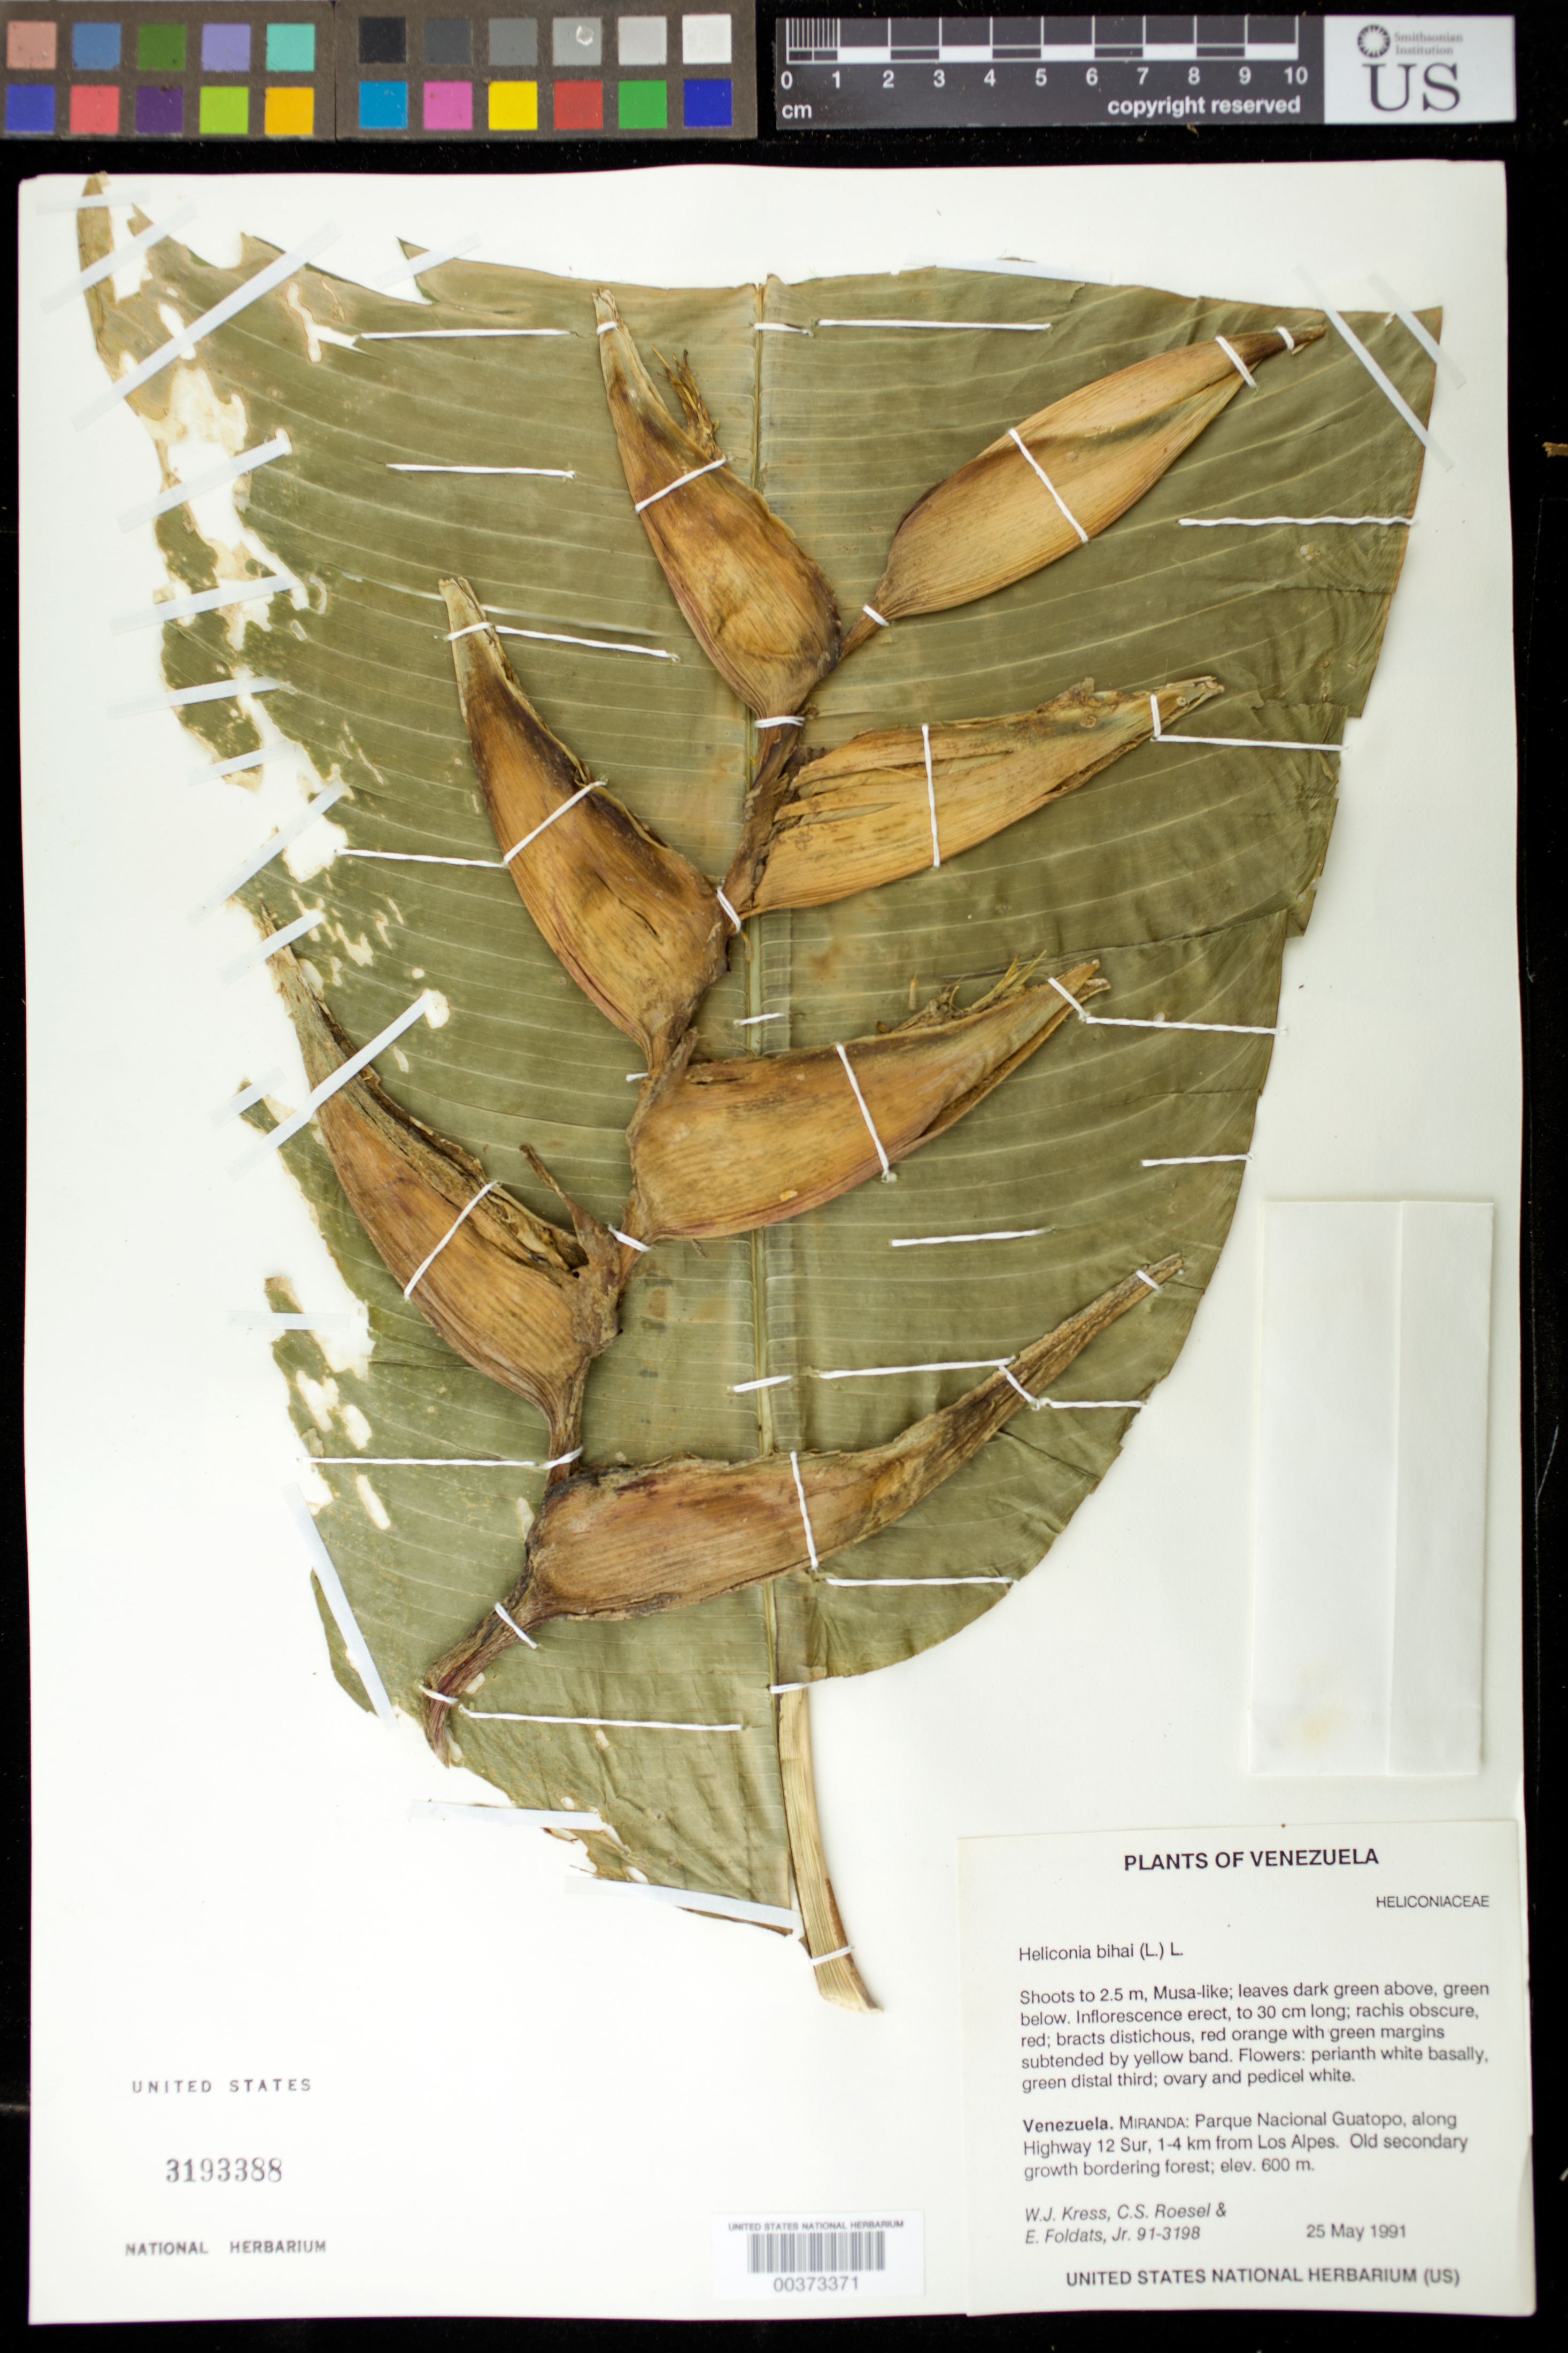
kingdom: Plantae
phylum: Tracheophyta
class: Liliopsida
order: Zingiberales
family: Heliconiaceae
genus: Heliconia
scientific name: Heliconia bihai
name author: (L.) L.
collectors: W. J. Kress, C. S. Roesel & E. Foldats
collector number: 91-3198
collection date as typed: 25 May 1991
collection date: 1991-05-25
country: Venezuela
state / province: Miranda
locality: Parque nacional guatopo, along hwy 12 sur, 1-4 km from los alpes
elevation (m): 600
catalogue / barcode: US 3193388